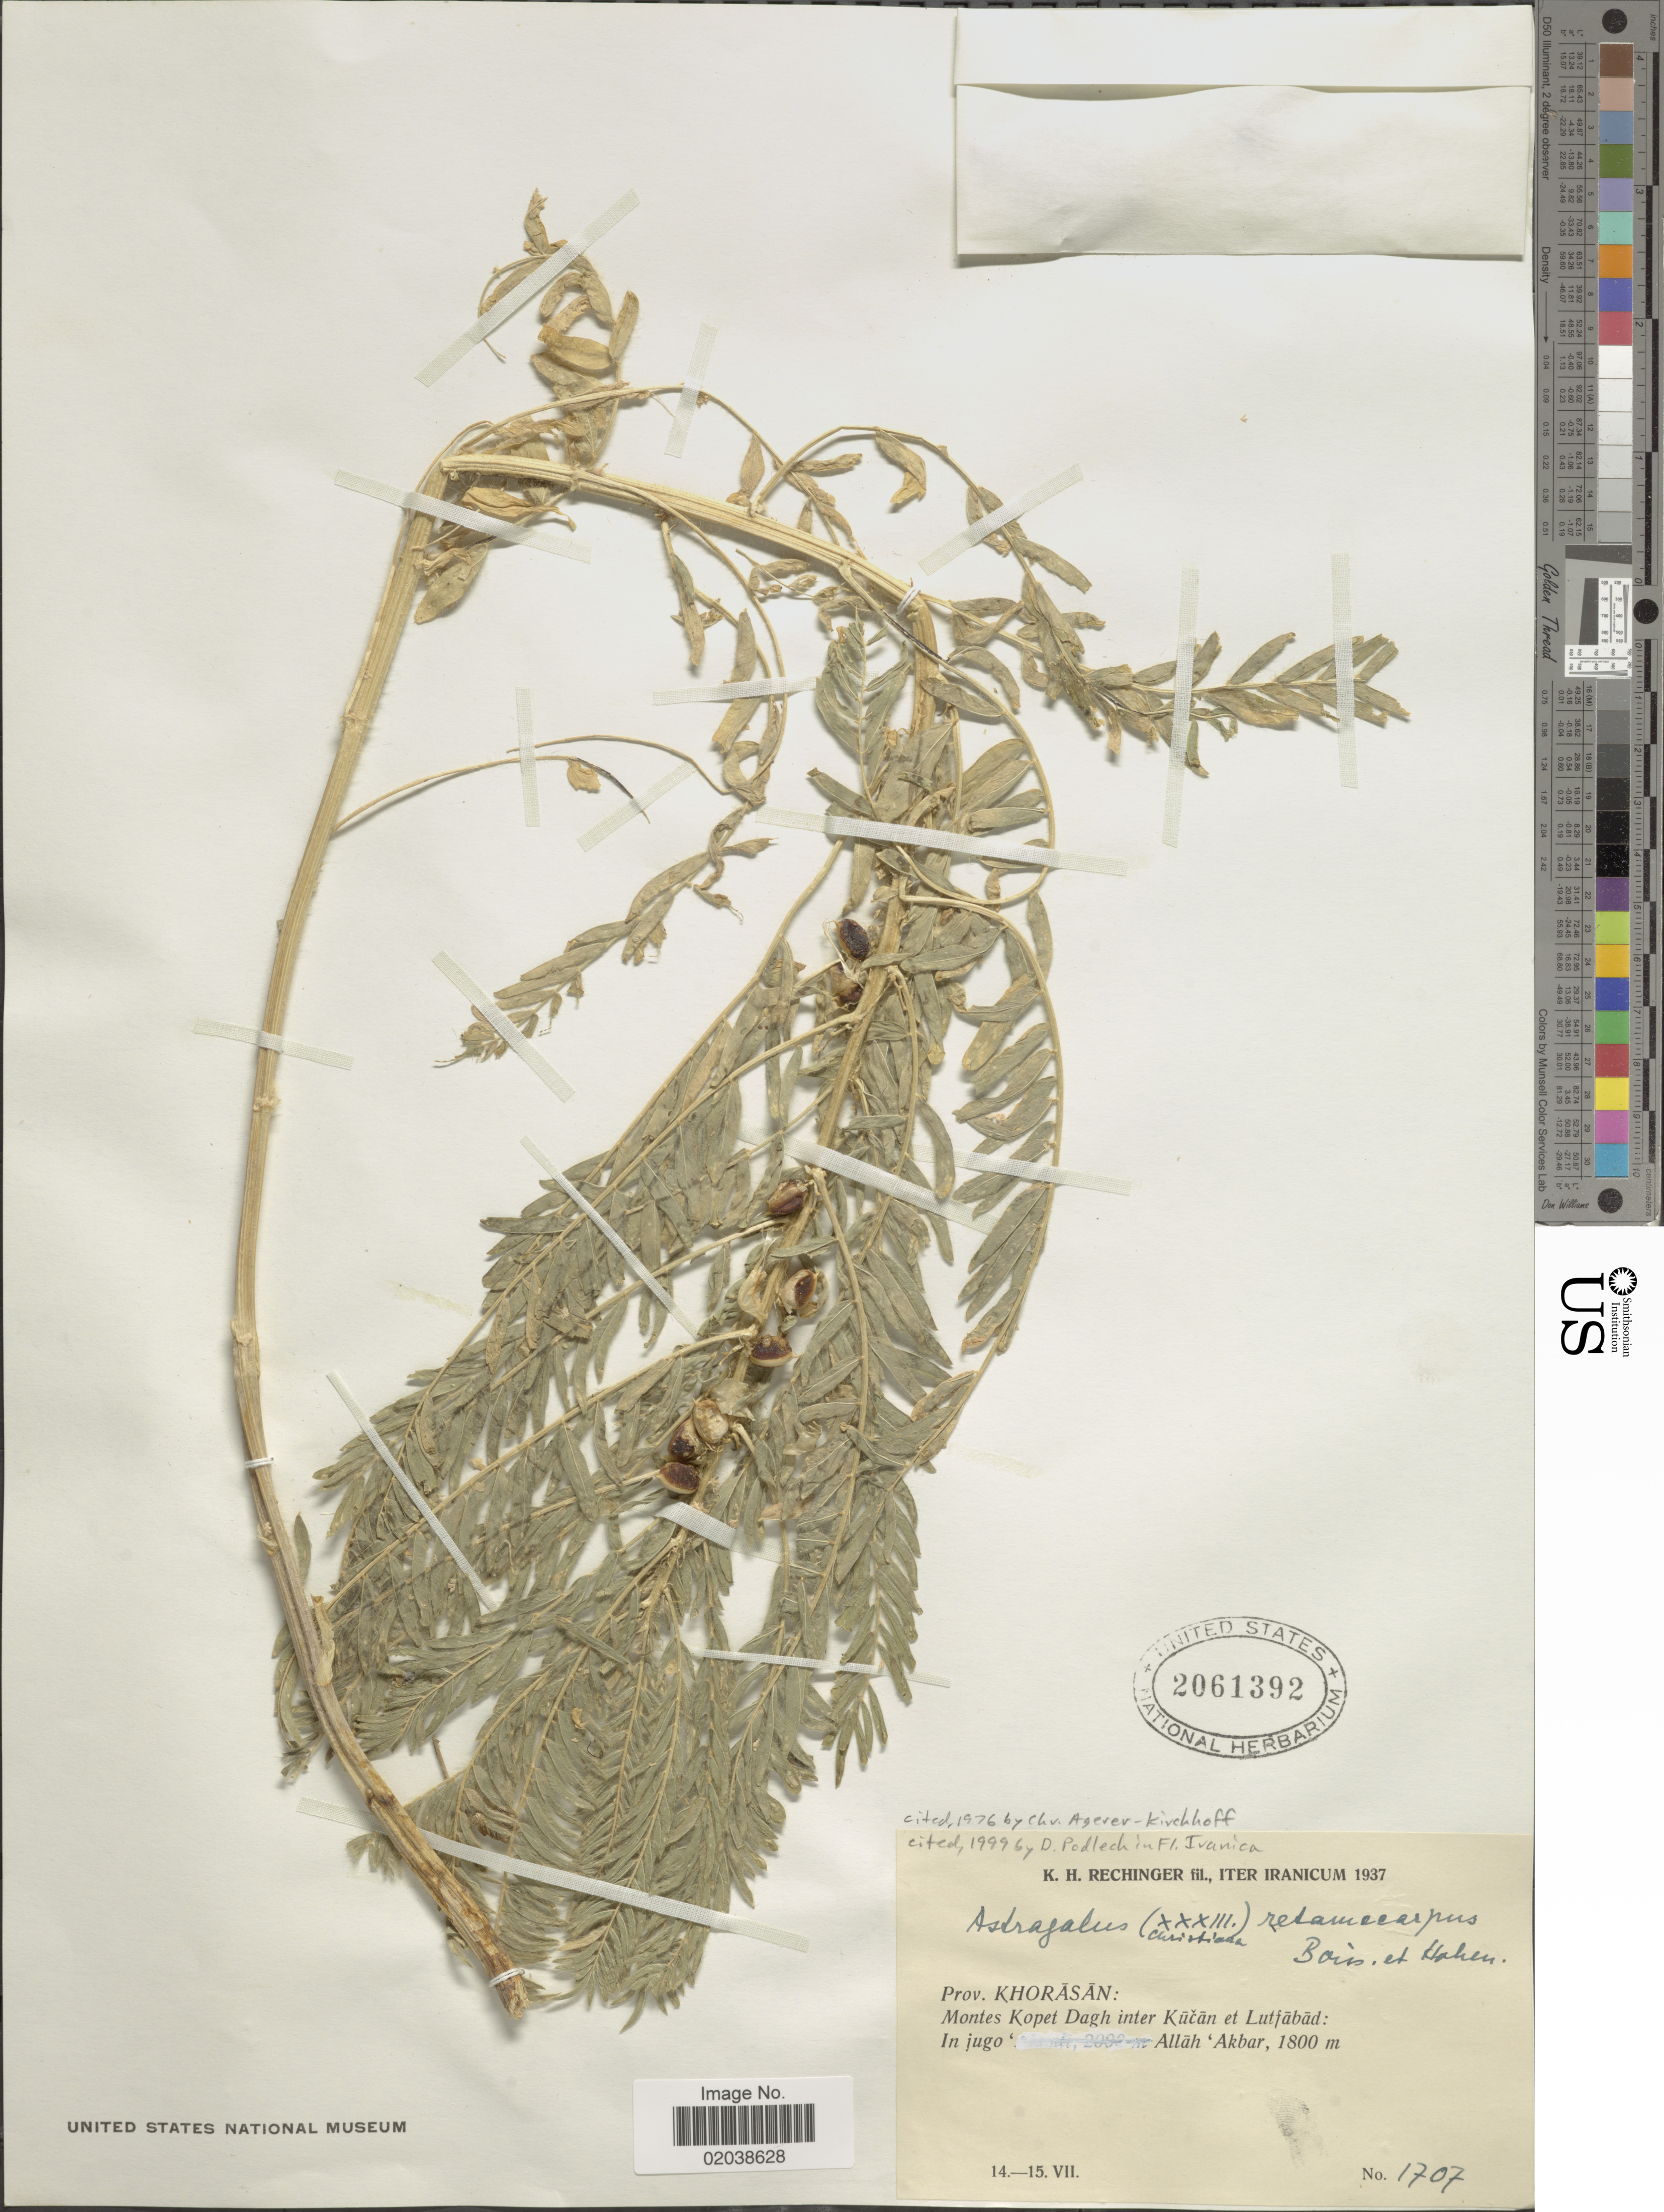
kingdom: Plantae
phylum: Tracheophyta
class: Magnoliopsida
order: Fabales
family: Fabaceae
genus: Astragalus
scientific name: Astragalus retamocarpus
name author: Boiss. & Hohen.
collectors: K. H. Rechinger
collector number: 1707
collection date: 1937-07-14/1937-07-15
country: Iran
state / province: Khorasan [obsolete]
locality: Iranicum. Prov. Khorasan: Montes Kopet Dagh inter Kucan et Lutjabad [interpreted]: In jugo Allah 'Akbar,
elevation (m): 1800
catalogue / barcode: US 2061392